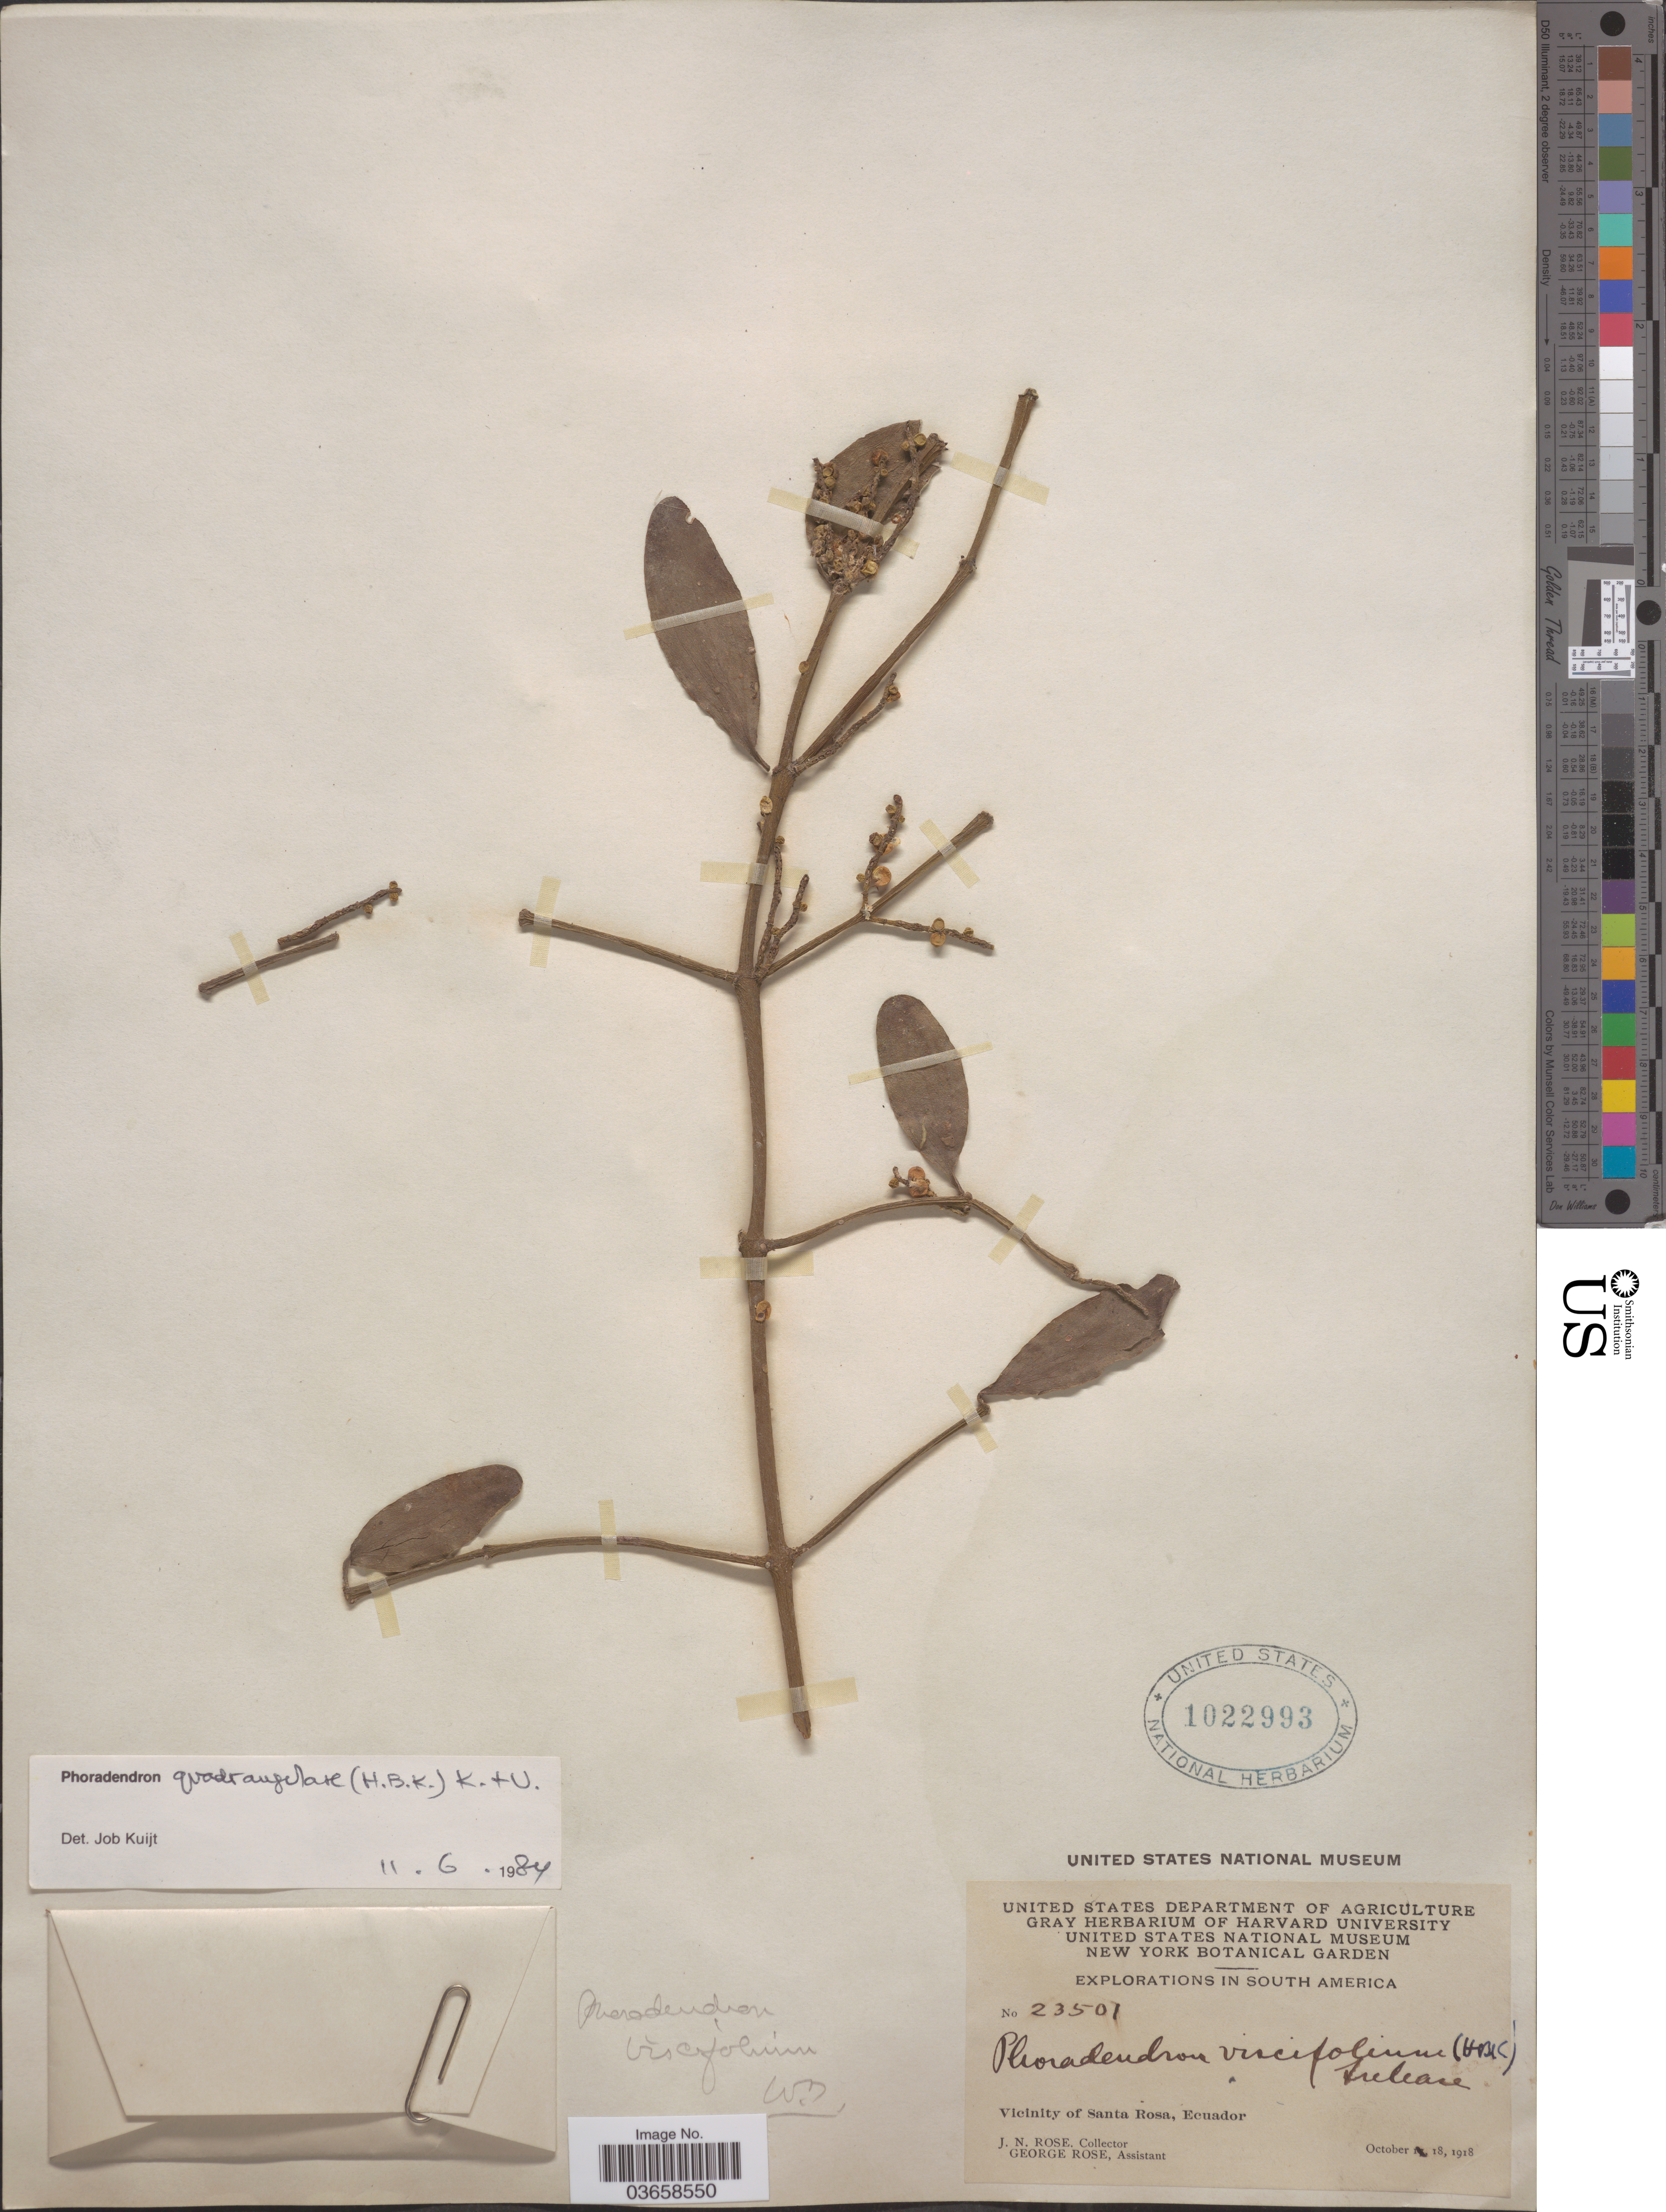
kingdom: Plantae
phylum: Tracheophyta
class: Magnoliopsida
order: Santalales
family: Viscaceae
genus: Phoradendron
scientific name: Phoradendron quadrangulare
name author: (Kunth) Griseb.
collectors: J. N. Rose & G. Rose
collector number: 23501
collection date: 1918-10-18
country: Ecuador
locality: Vicinity of Santa Rosa.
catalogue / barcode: US 1022993